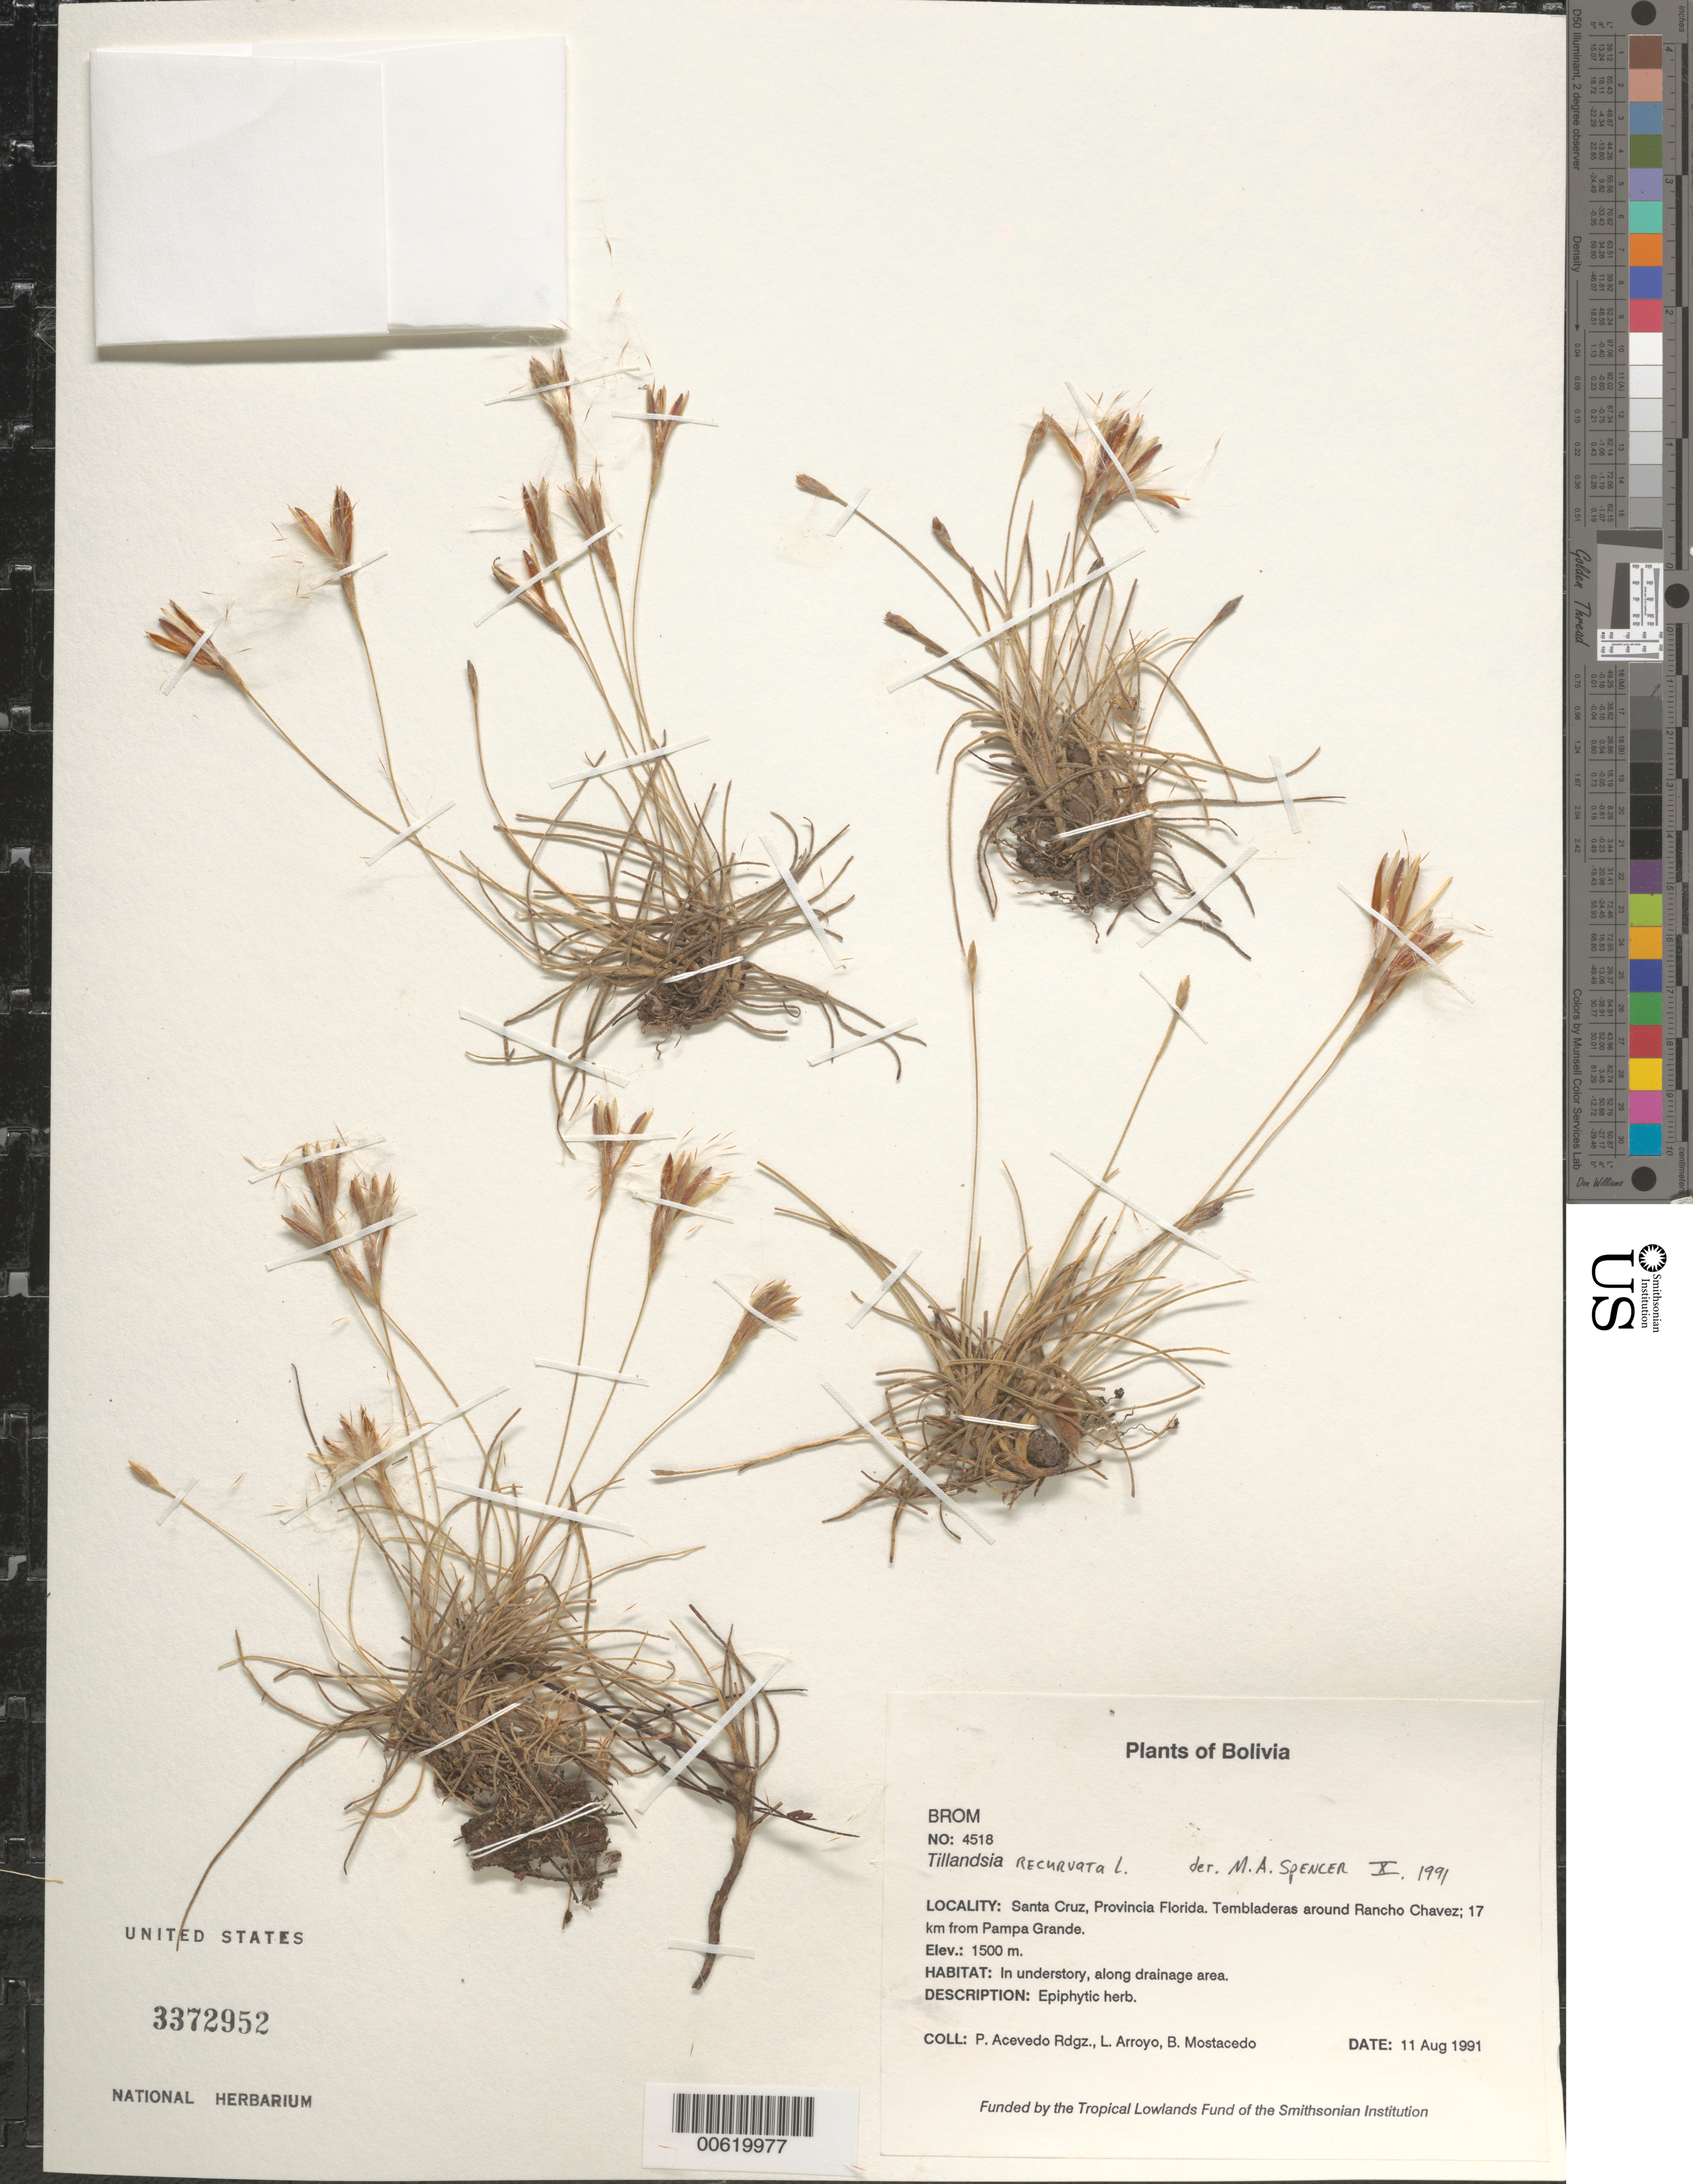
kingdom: Plantae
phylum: Tracheophyta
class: Liliopsida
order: Poales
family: Bromeliaceae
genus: Tillandsia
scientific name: Tillandsia recurvata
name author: L.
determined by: Spencer, M. A.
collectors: P. Acevedo-Rodr., L. Arroyo & B. Mostacedo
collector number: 4518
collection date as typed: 11 Aug 1991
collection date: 1991-08-11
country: Bolivia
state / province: Santa Cruz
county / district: Florida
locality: Tembladeras around Rancho Chavez; 17 km from Pampa Grande.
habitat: In understory, along drainage area.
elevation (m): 1500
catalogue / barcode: US 3372952